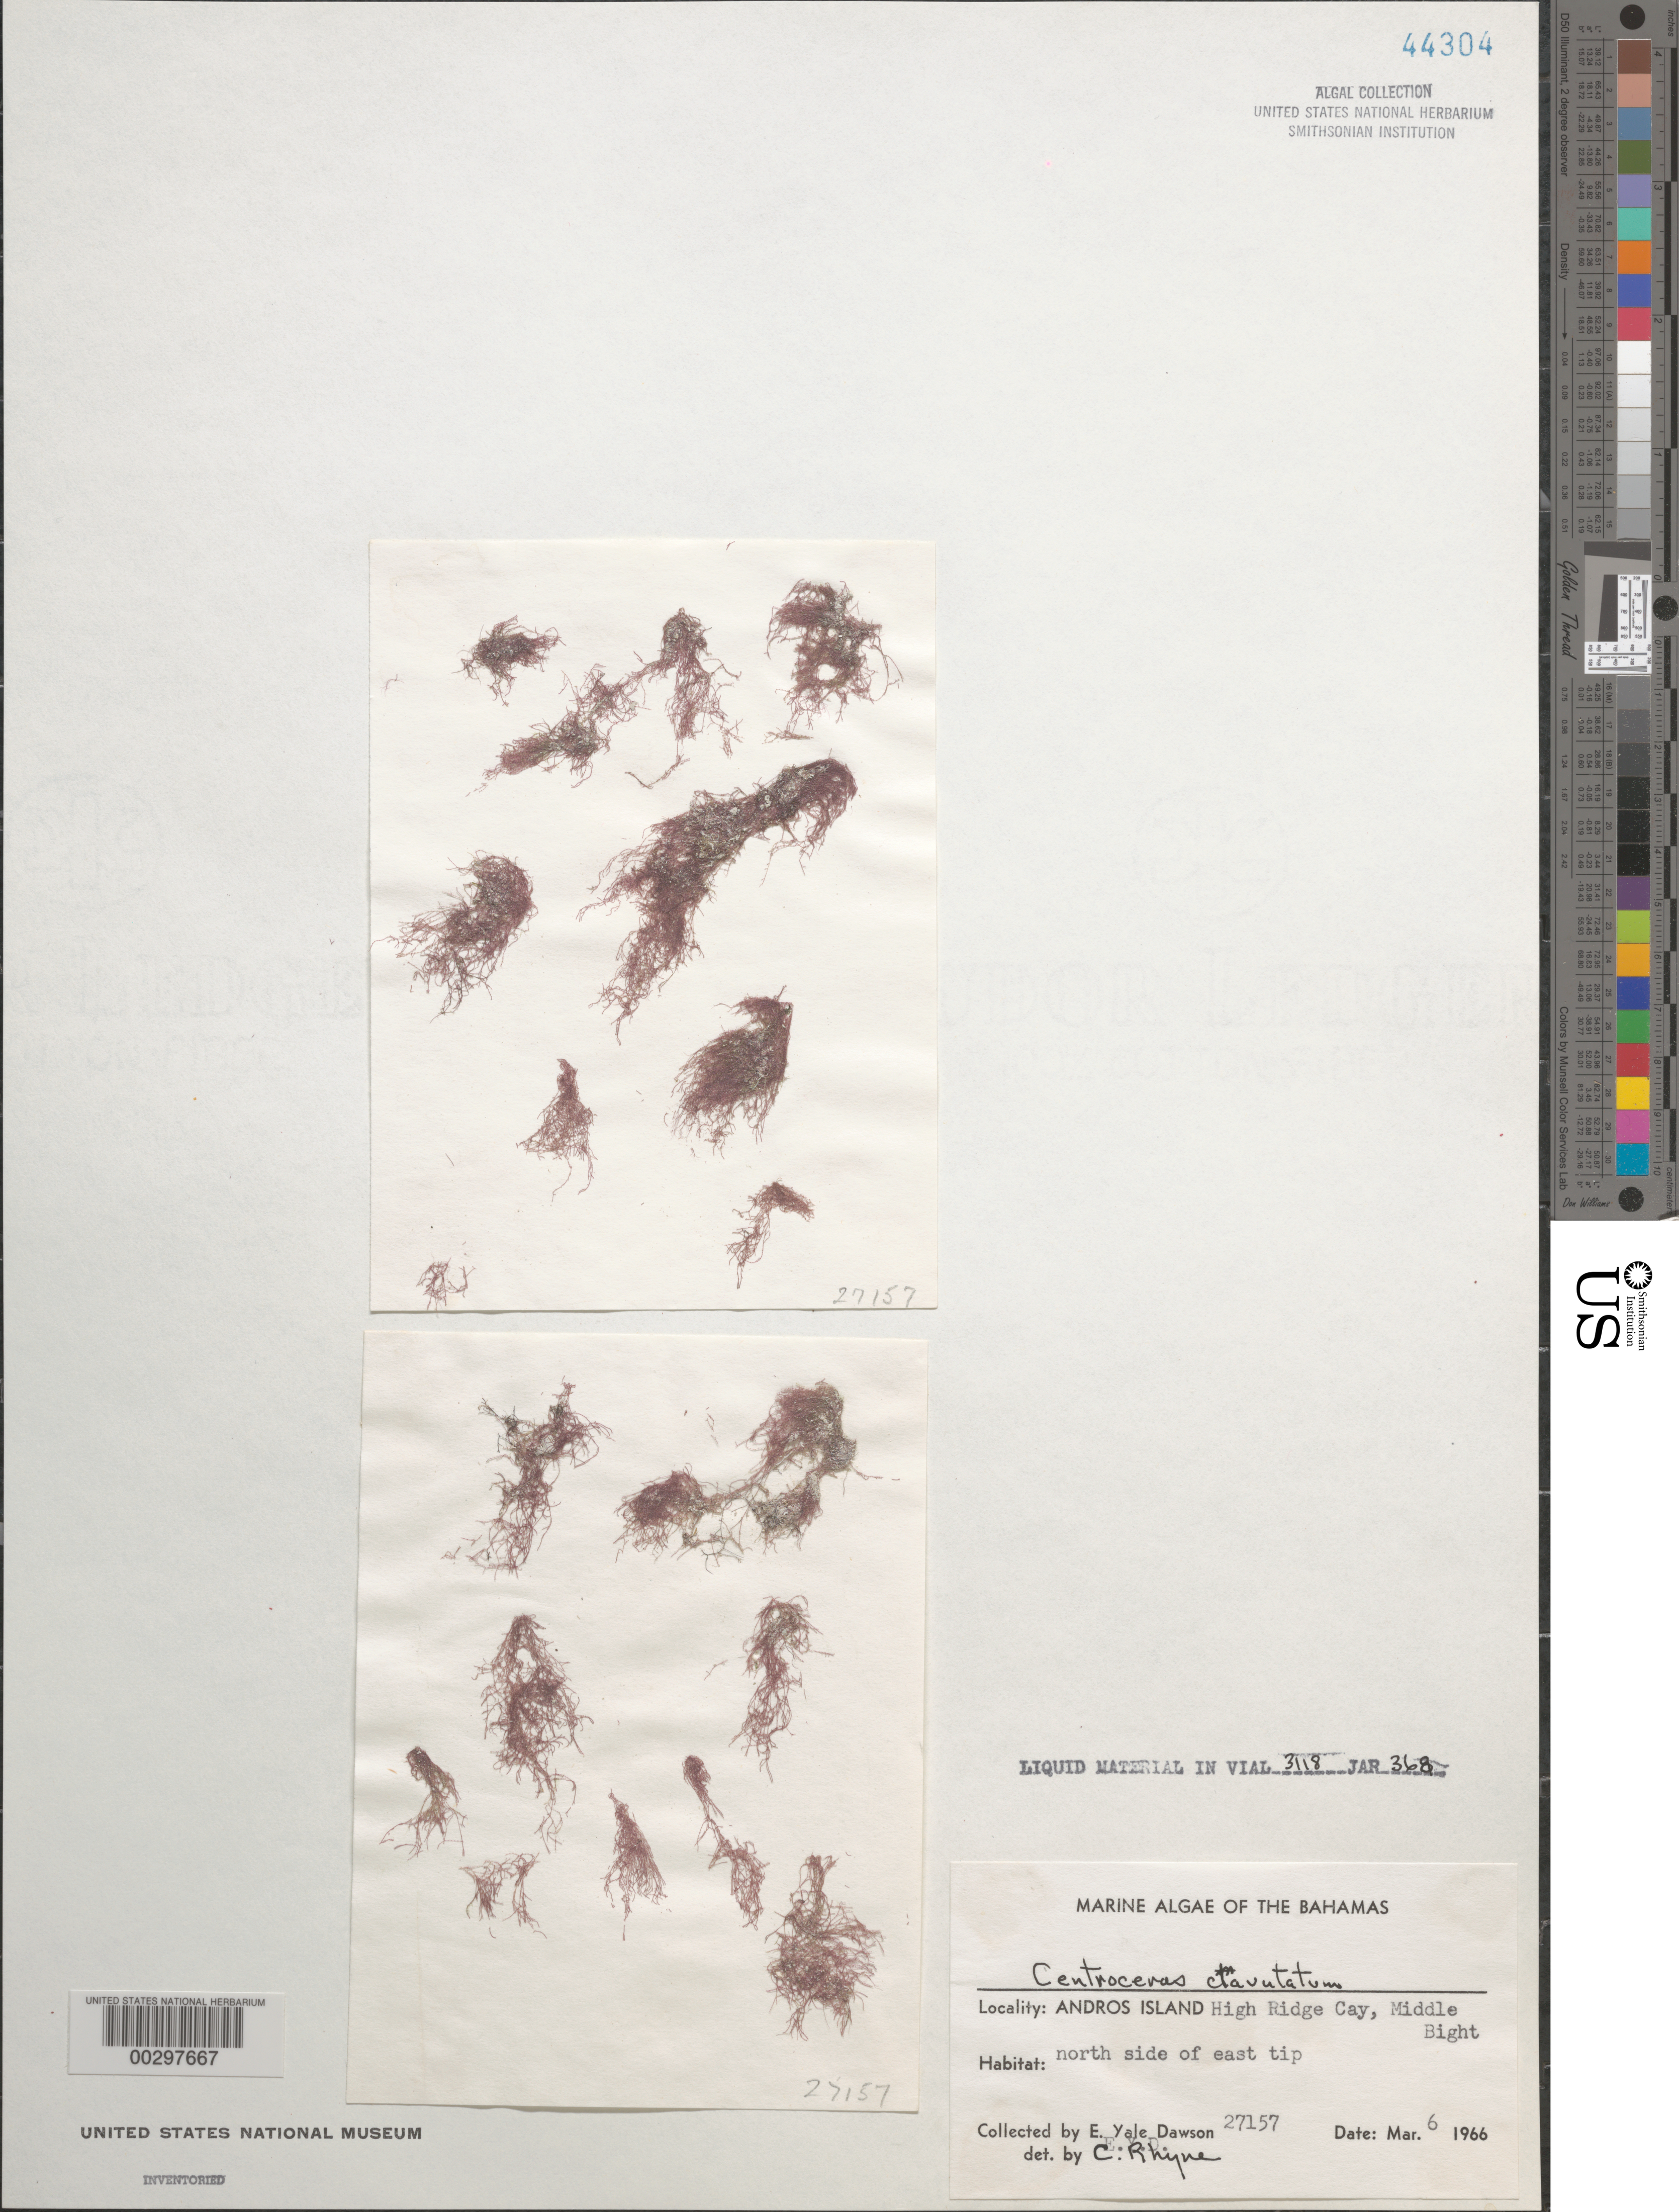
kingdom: Plantae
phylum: Rhodophyta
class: Florideophyceae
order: Ceramiales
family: Ceramiaceae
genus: Centroceras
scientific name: Centroceras clavulatum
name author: (C. Agardh) Mont.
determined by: Rhyne, C. F.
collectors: E. Y. Dawson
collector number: EYD 27157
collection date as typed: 06 Mar 1966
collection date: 1966-03-06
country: Bahamas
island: High Ridge Cay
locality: Middle Bight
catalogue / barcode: US 44304